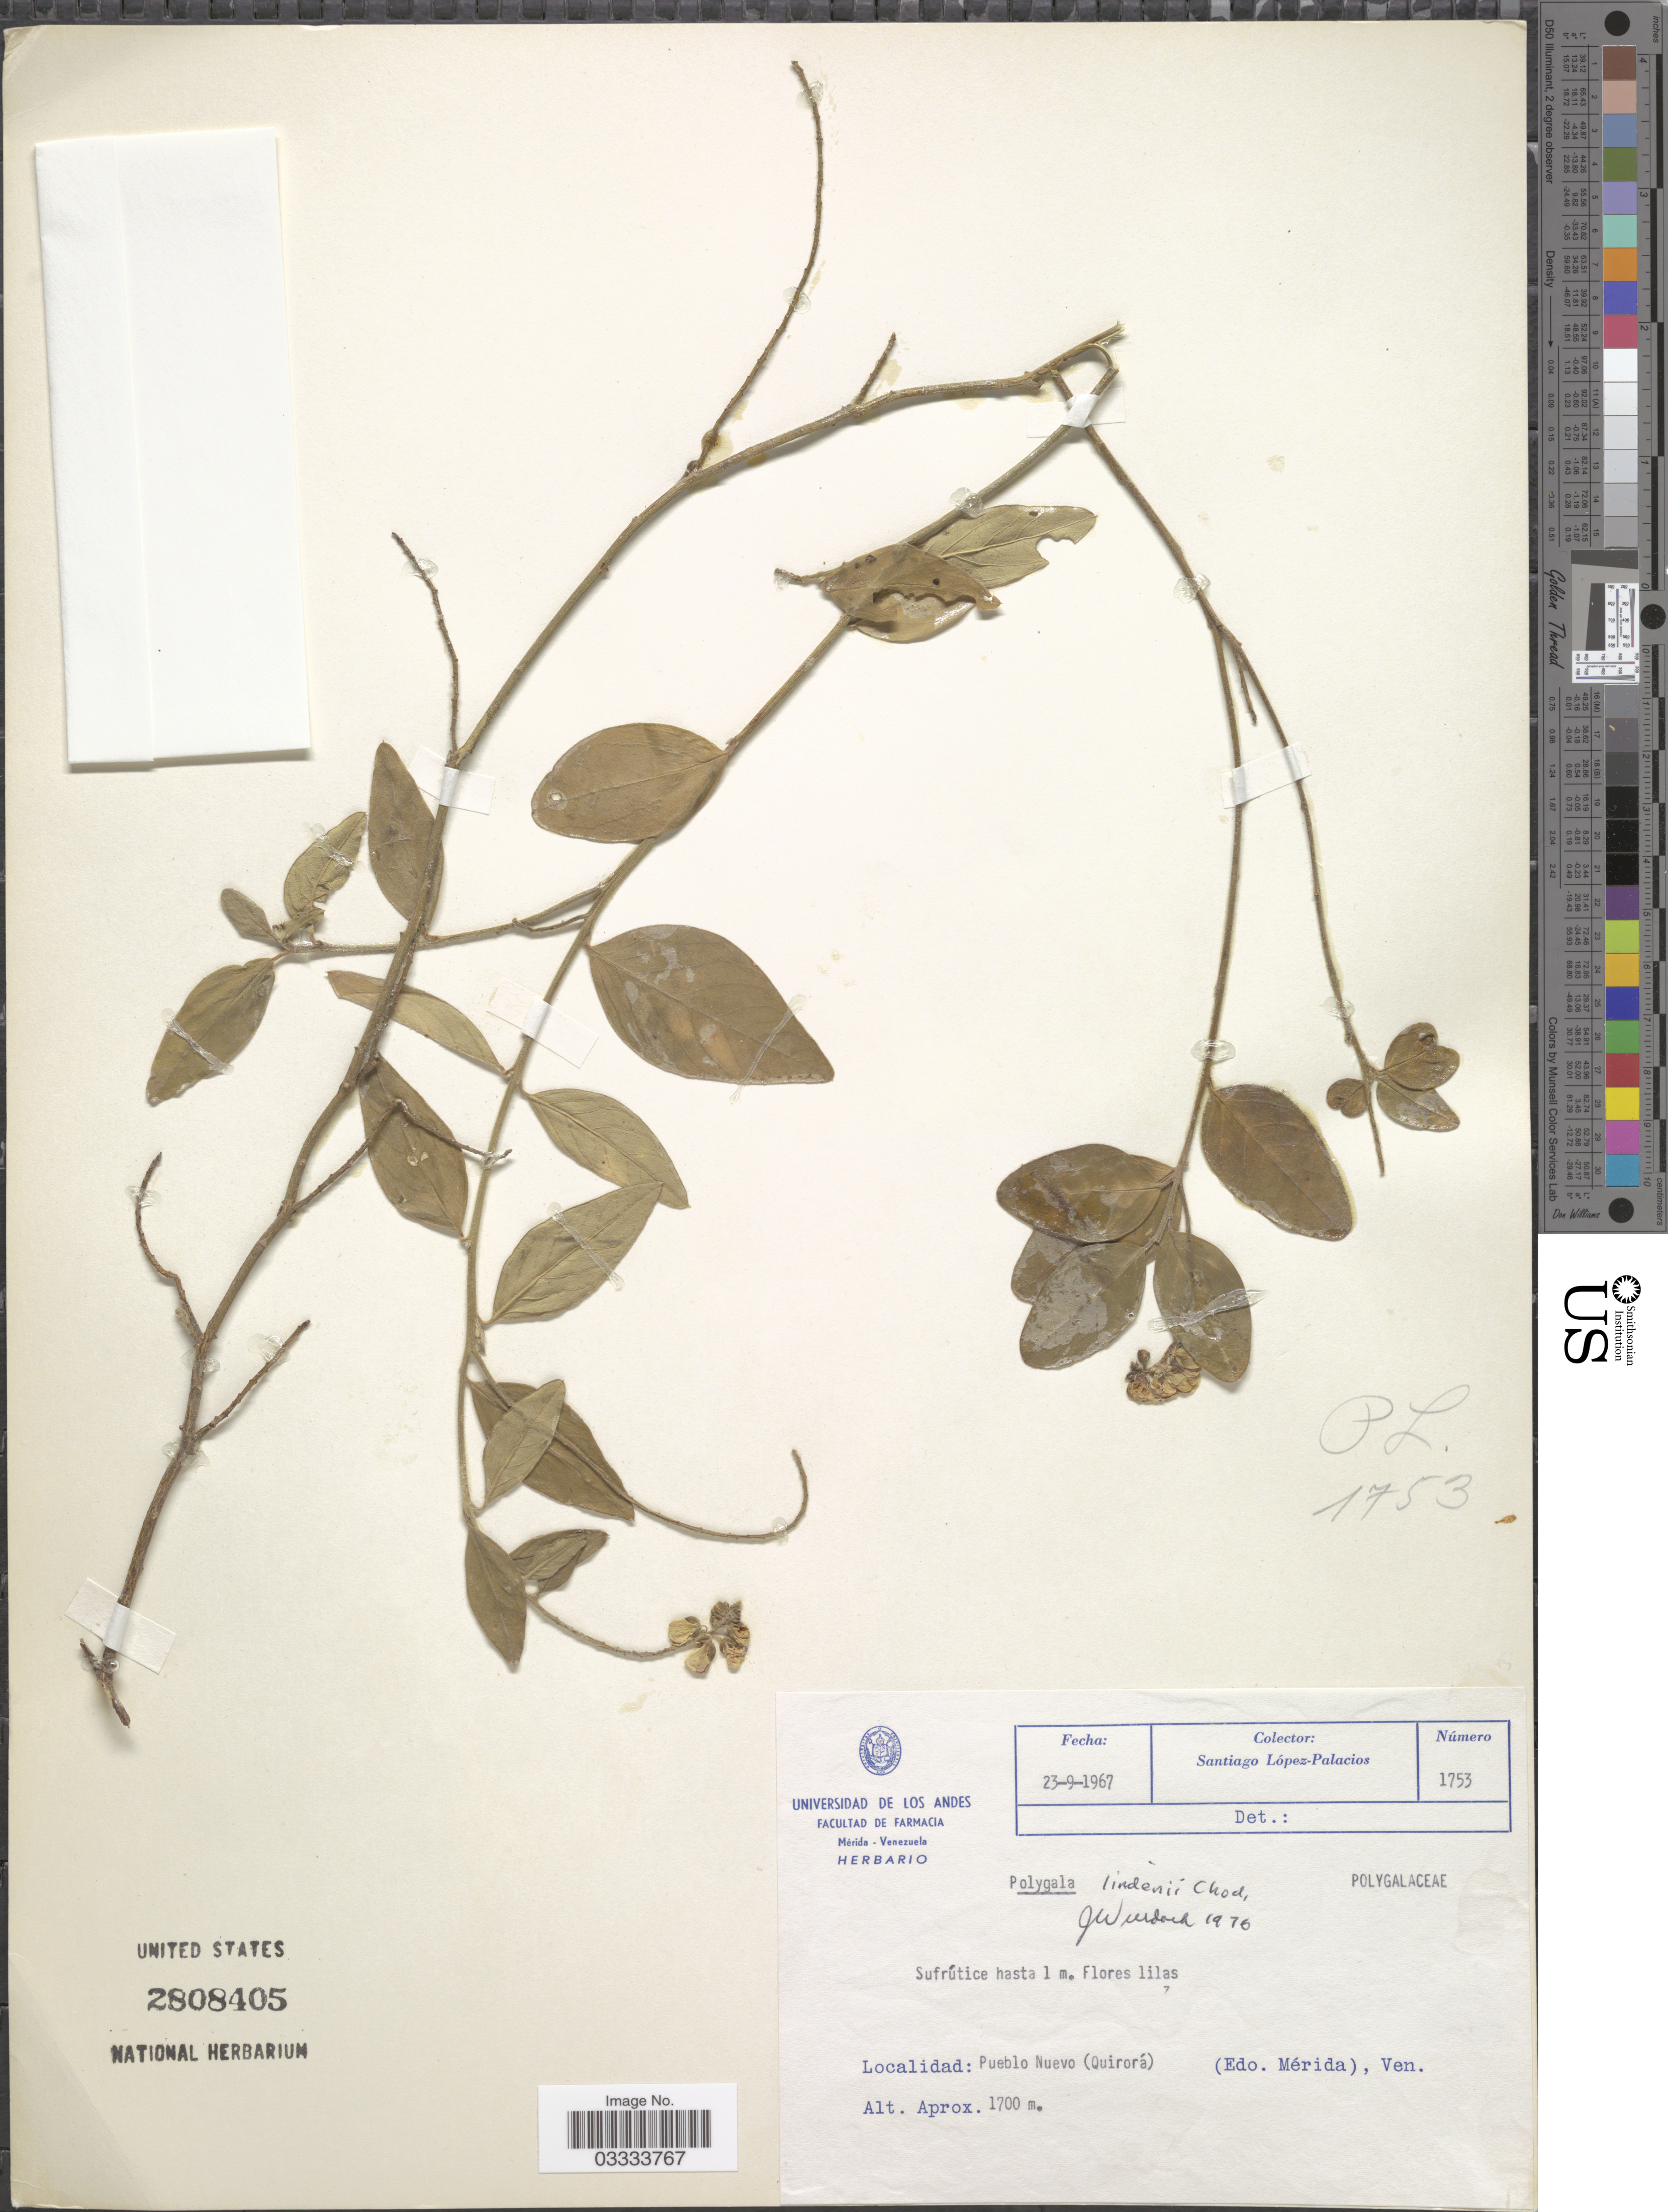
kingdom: Plantae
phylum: Tracheophyta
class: Magnoliopsida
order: Fabales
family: Polygalaceae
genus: Asemeia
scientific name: Asemeia monninoides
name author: (Kunth) J.F.B. Pastore & J.R. Abbott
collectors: S. López-Palacios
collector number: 1753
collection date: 1967-09-23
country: Venezuela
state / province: Mérida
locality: Pueblo Nuevo (Quirorá).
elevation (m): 1700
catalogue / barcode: US 2808405